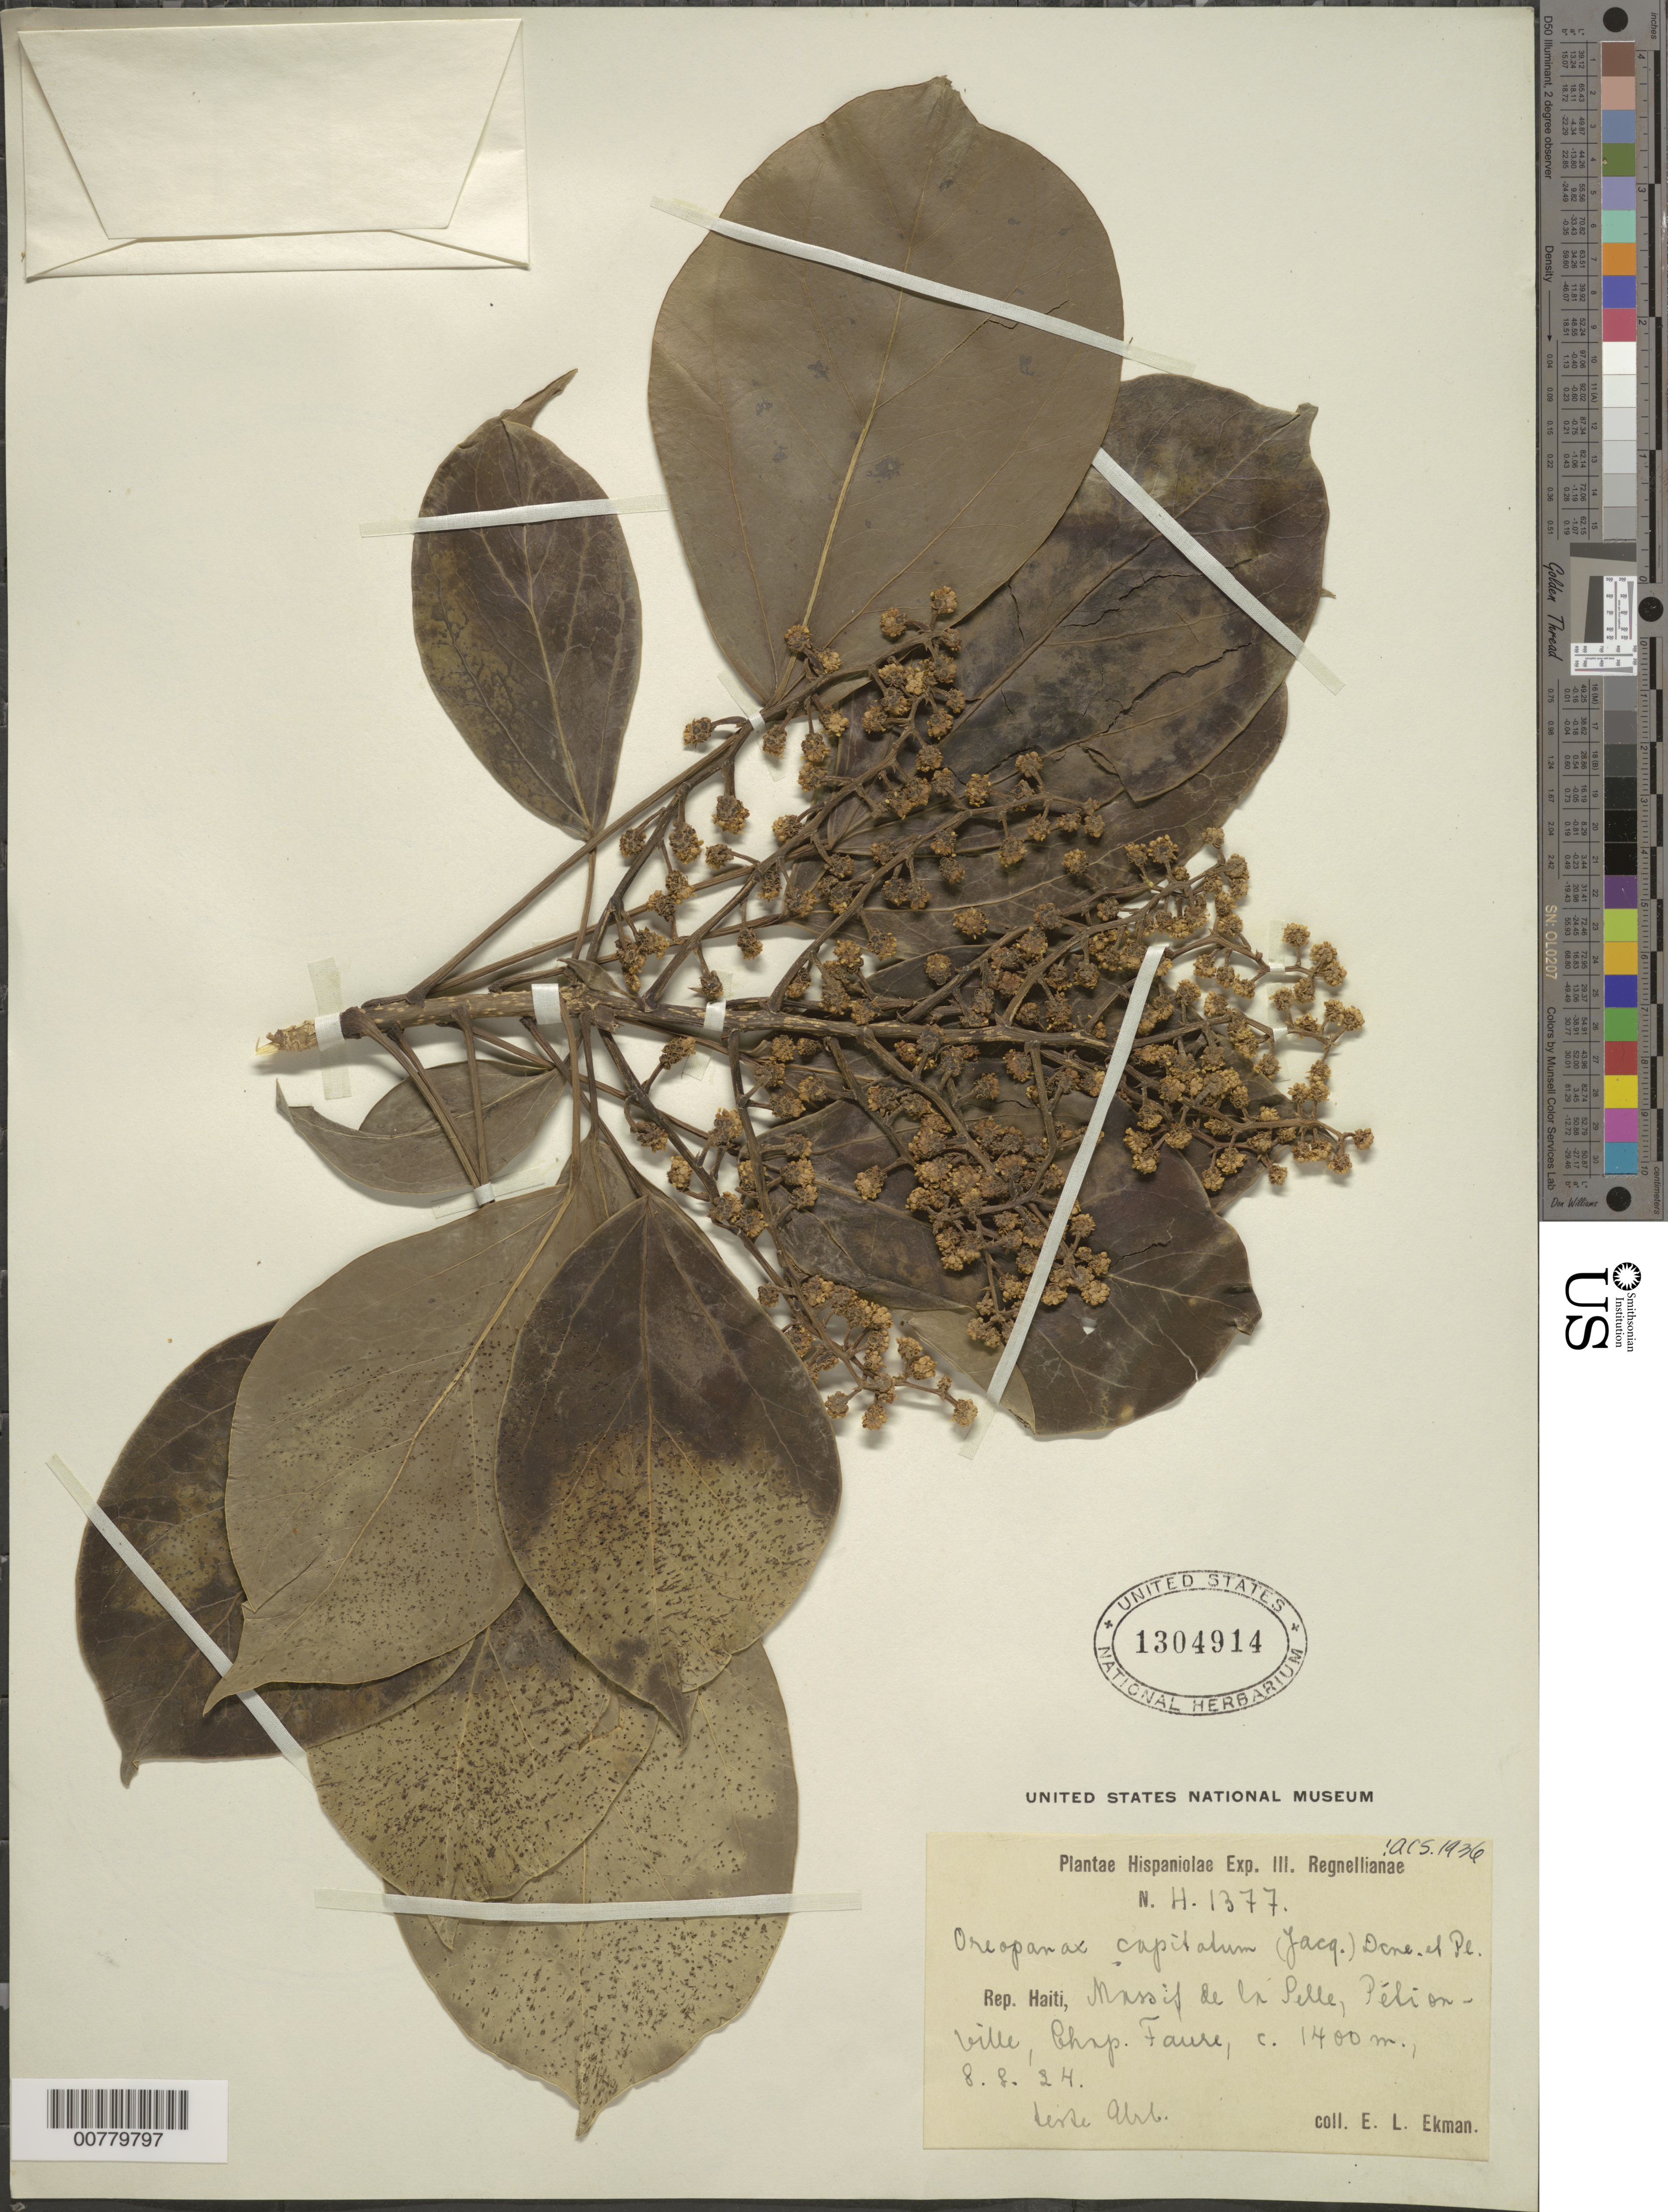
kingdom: Plantae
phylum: Tracheophyta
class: Magnoliopsida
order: Apiales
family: Araliaceae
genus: Oreopanax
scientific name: Oreopanax capitatus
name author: (Jacq.) Decne. & Planch.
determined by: Smith, A. C.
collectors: E. L. Ekman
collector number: H 1377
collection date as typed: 08 Aug 1924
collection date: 1924-08-08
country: Haiti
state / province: Ouest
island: Hispaniola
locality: Massif de la Selle, Pétionville, Chap. Faure.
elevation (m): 1400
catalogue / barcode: US 1304914